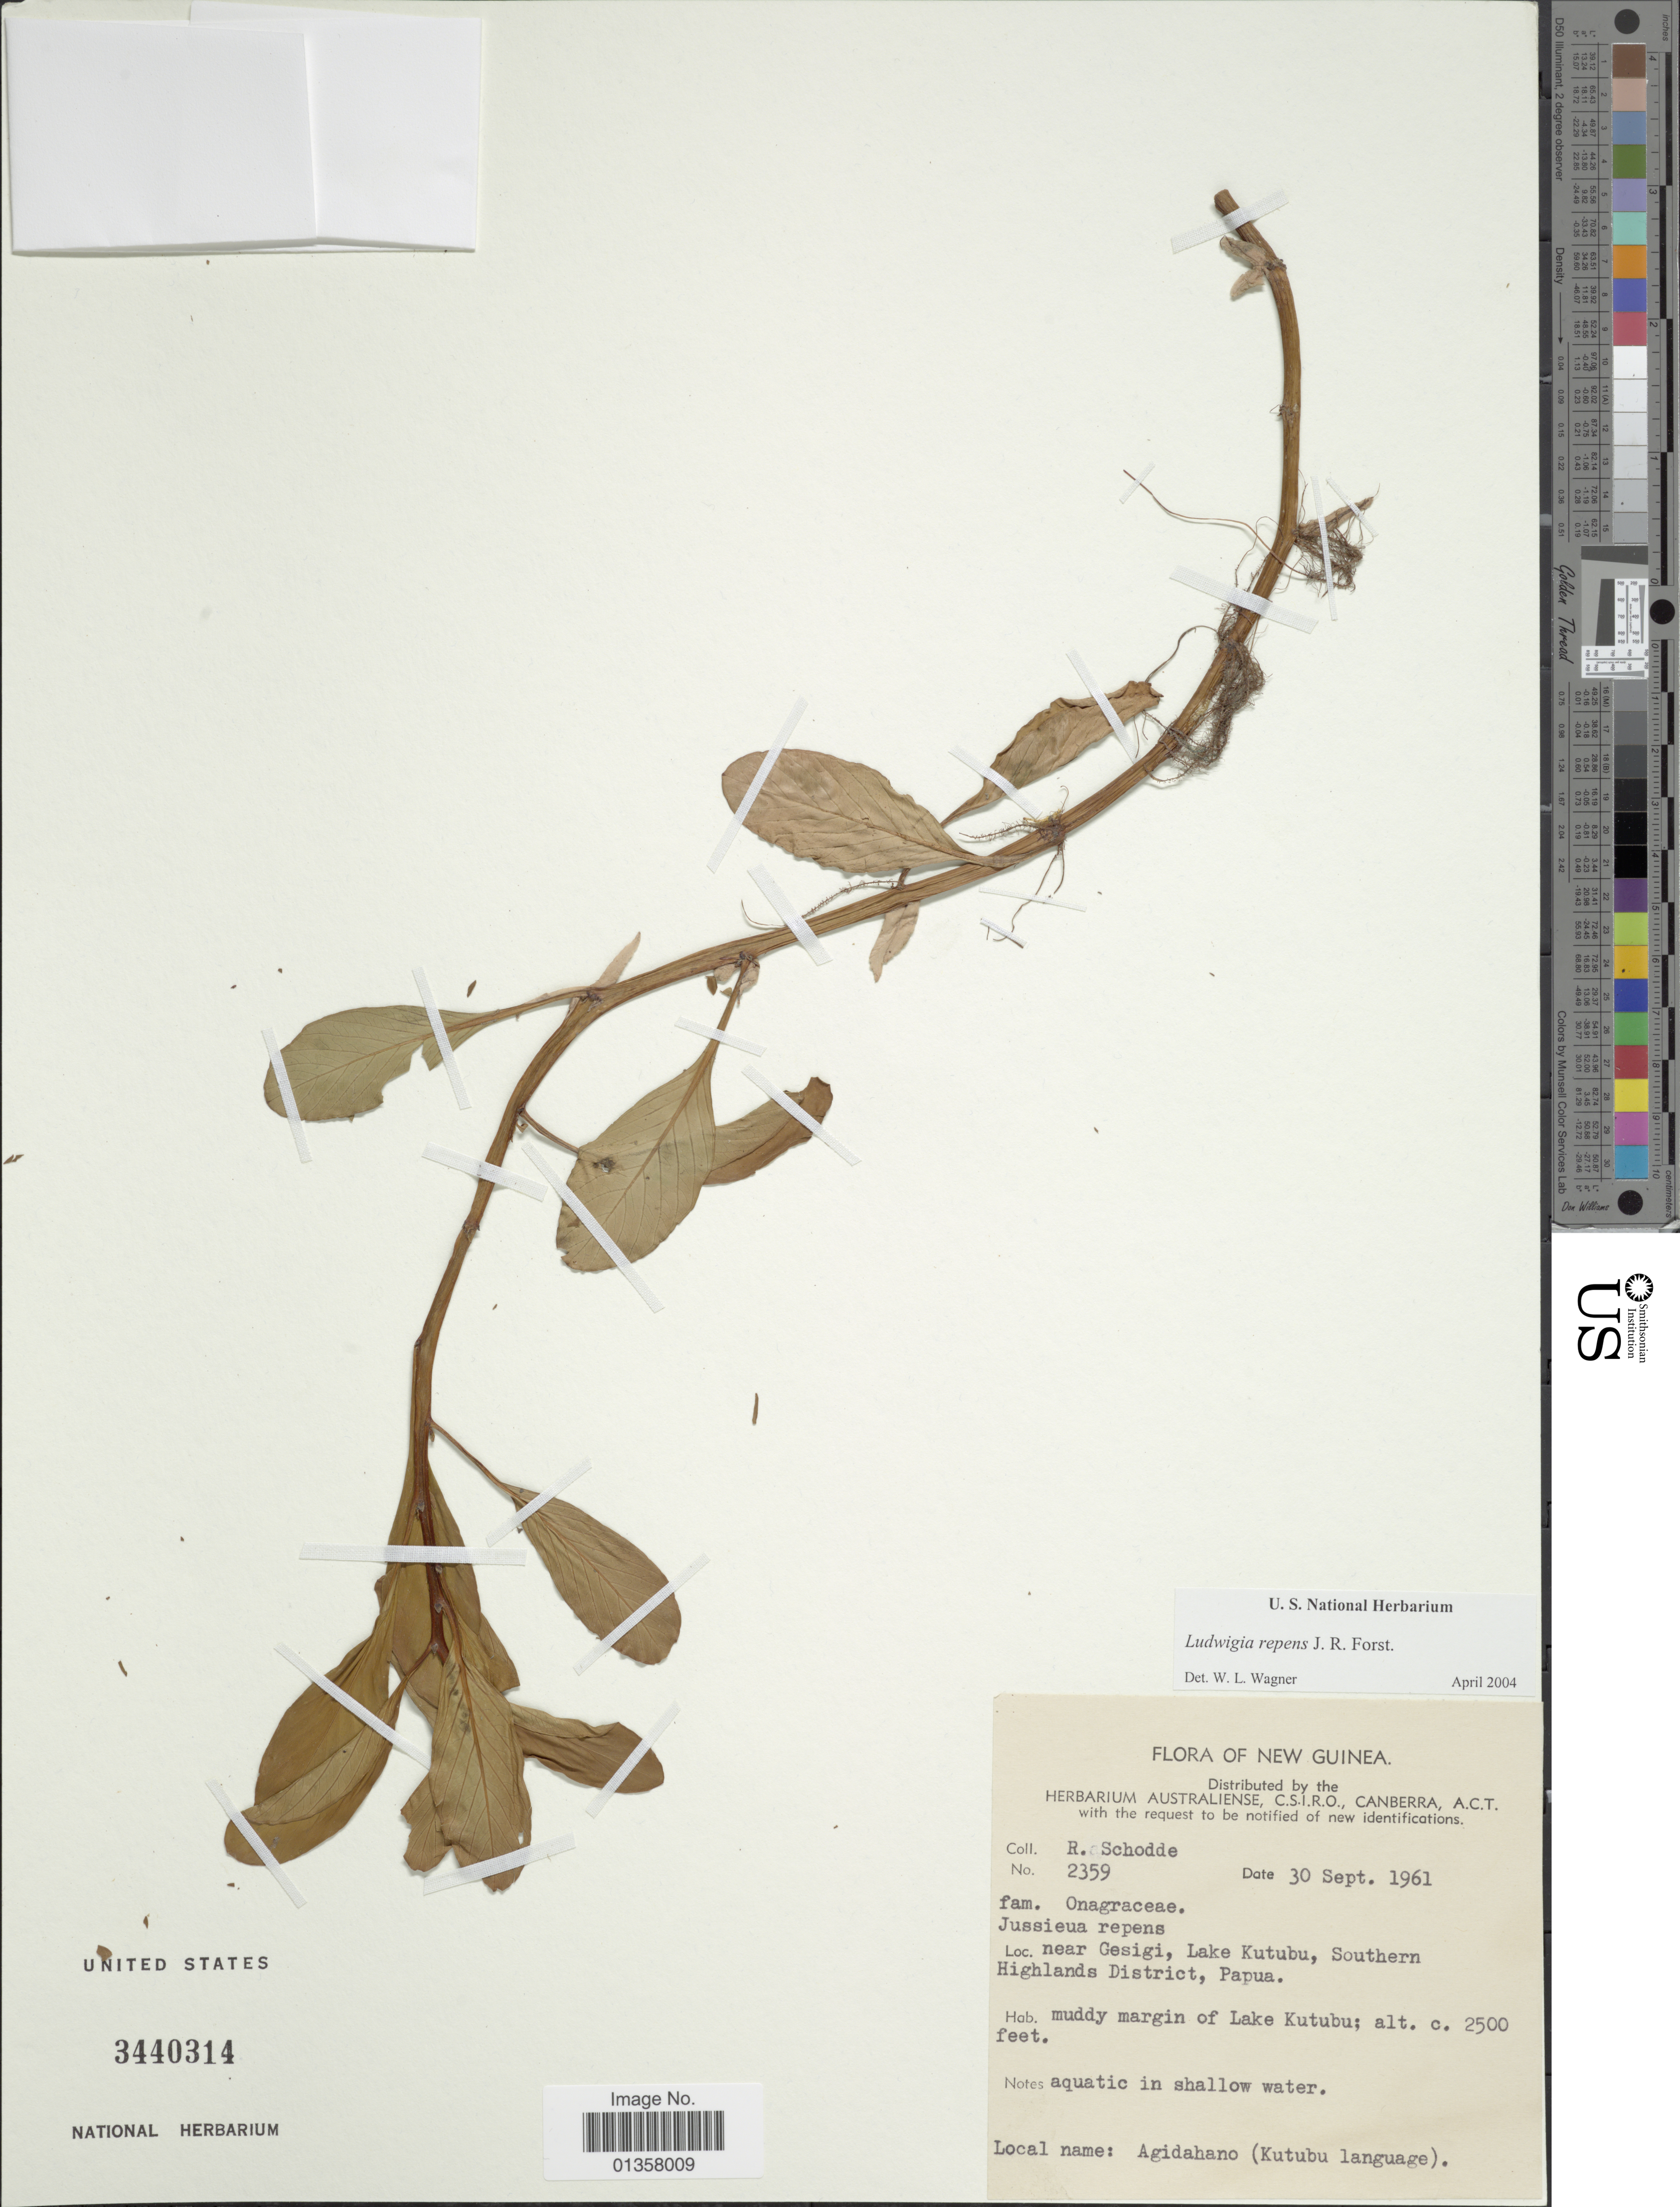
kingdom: Plantae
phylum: Tracheophyta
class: Magnoliopsida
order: Myrtales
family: Onagraceae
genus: Ludwigia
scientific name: Ludwigia repens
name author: J.R. Forst.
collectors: R. Schodde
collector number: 2359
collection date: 1961-09-30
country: Papua New Guinea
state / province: Southern Highlands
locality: Near Gesigi, Lake Kutubu, Papua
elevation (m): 762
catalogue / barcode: US 3440314